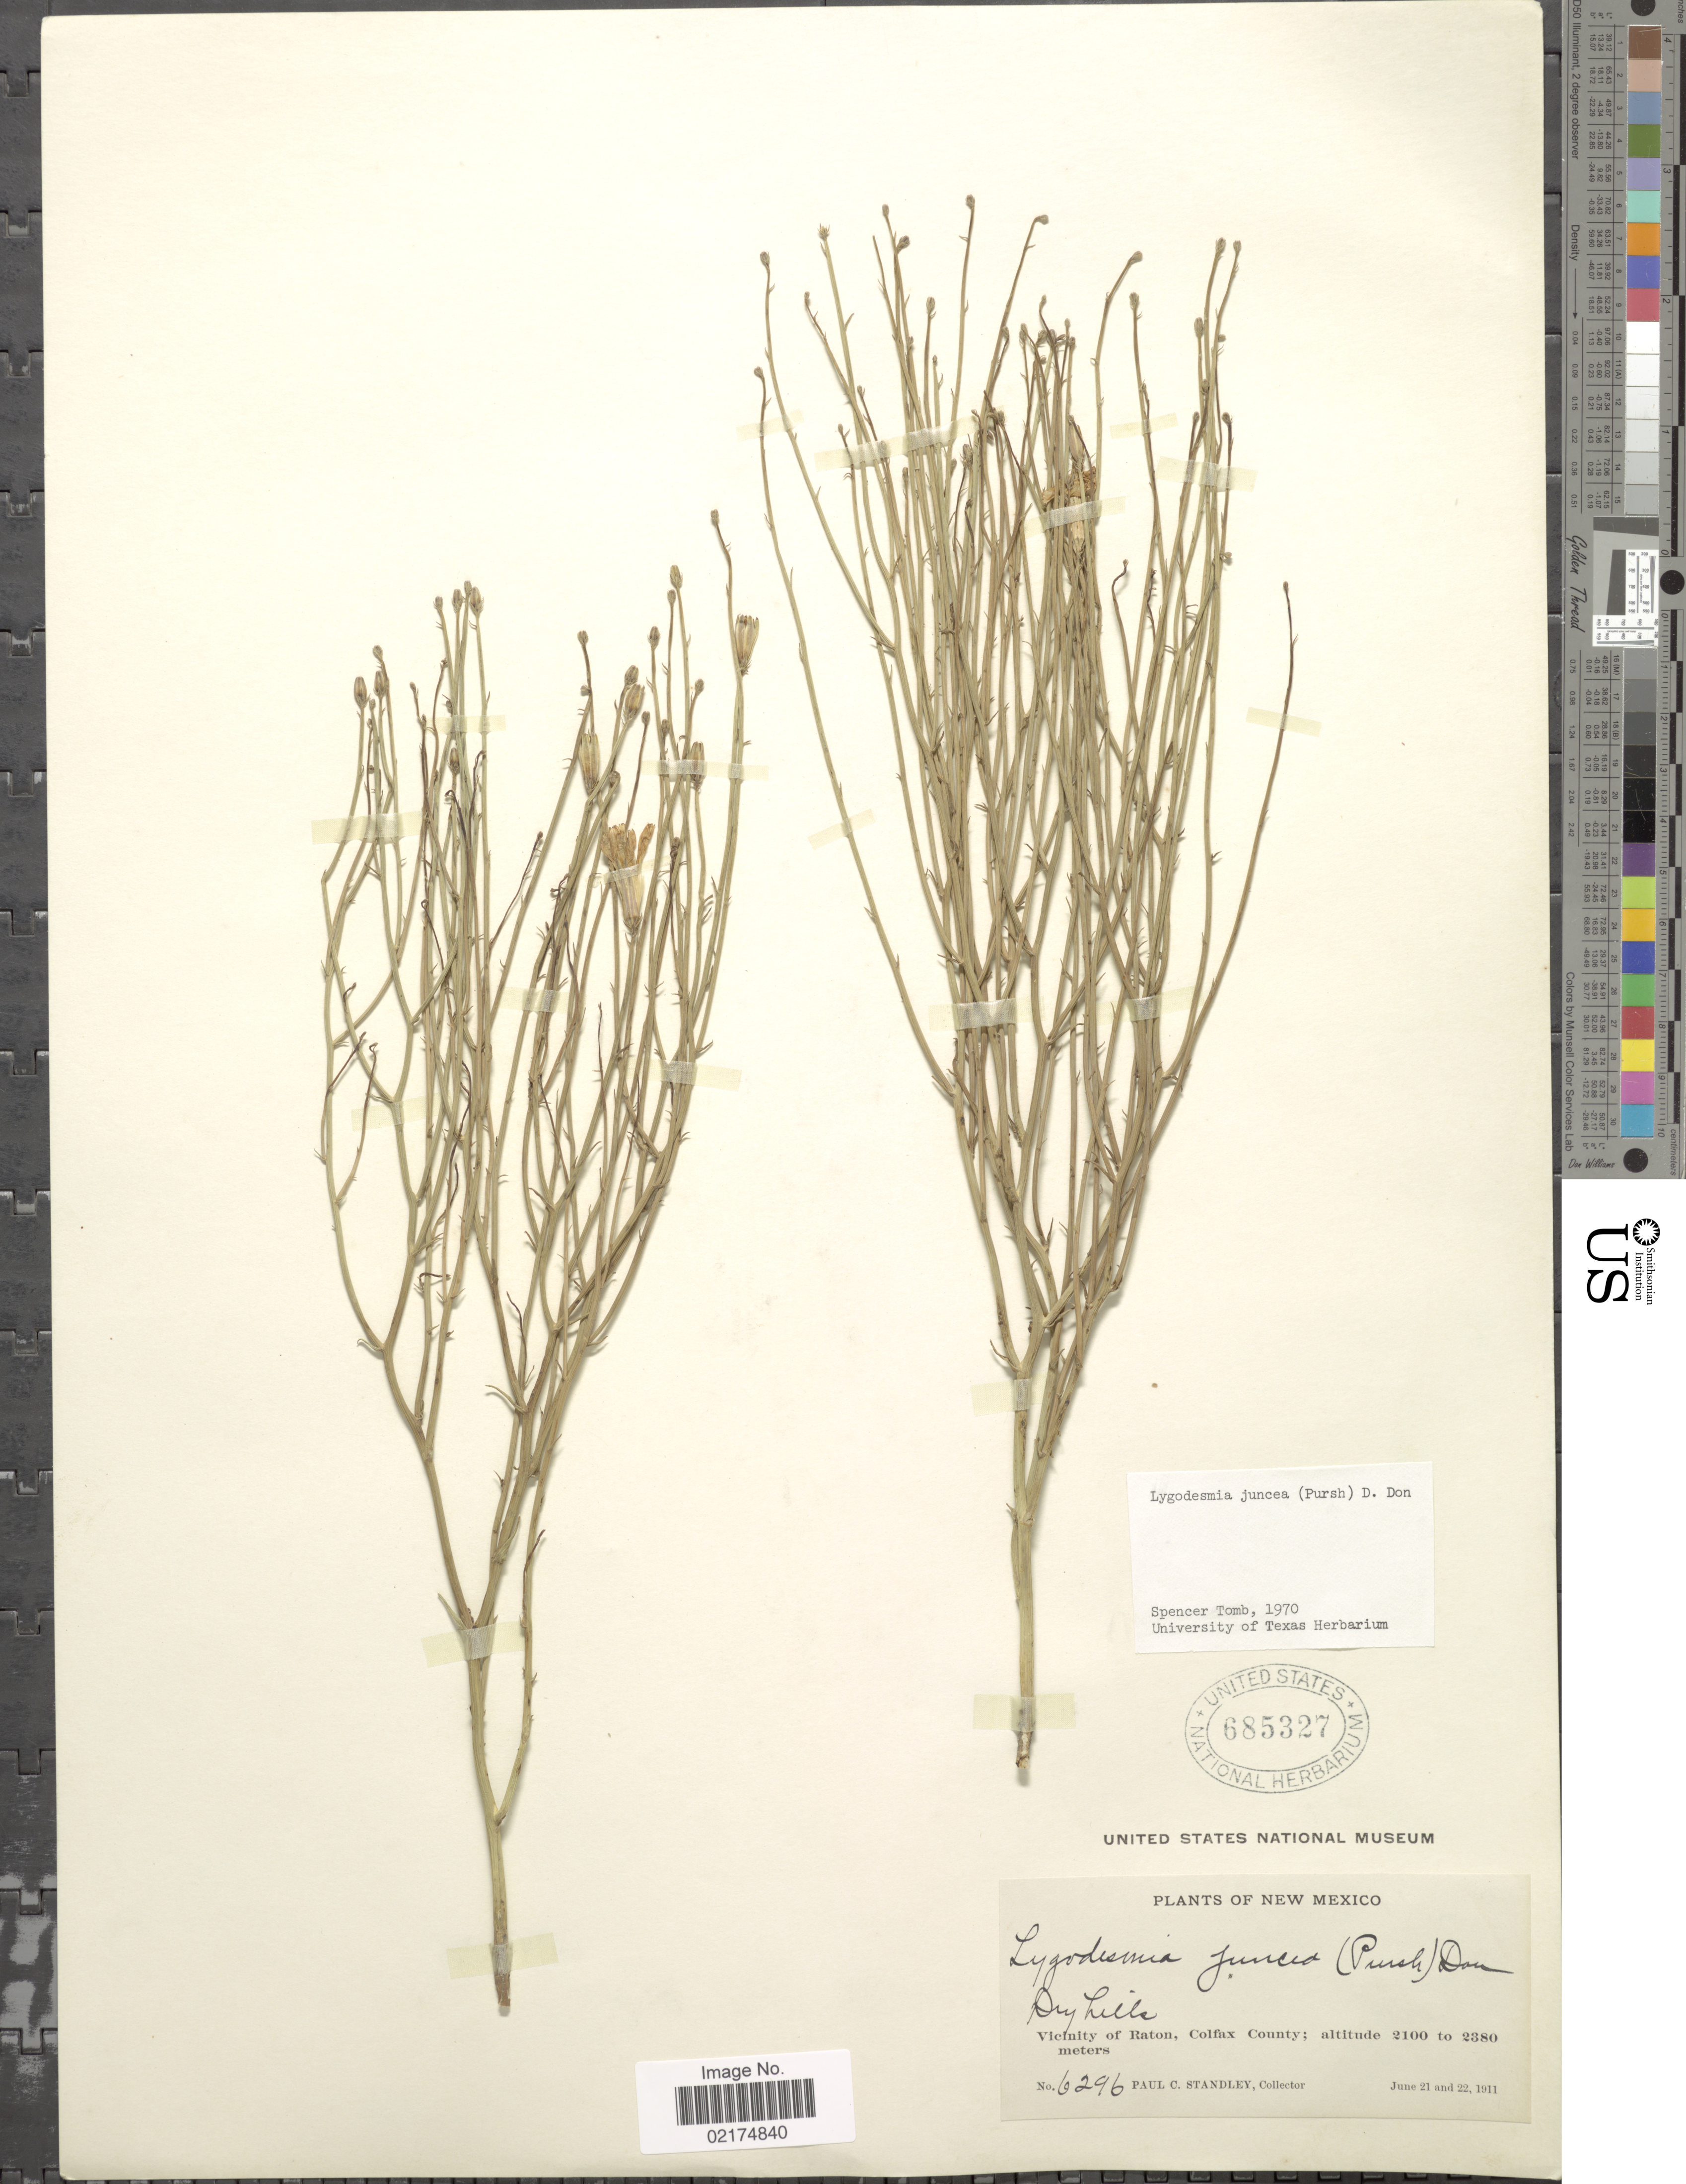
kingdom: Plantae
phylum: Tracheophyta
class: Magnoliopsida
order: Asterales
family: Asteraceae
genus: Lygodesmia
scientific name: Lygodesmia juncea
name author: D. Don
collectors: P. C. Standley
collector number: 6296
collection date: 1911-06-21/1911-06-22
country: United States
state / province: New Mexico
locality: Vicinity of Raton, Colfax County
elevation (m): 2100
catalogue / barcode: US 685327